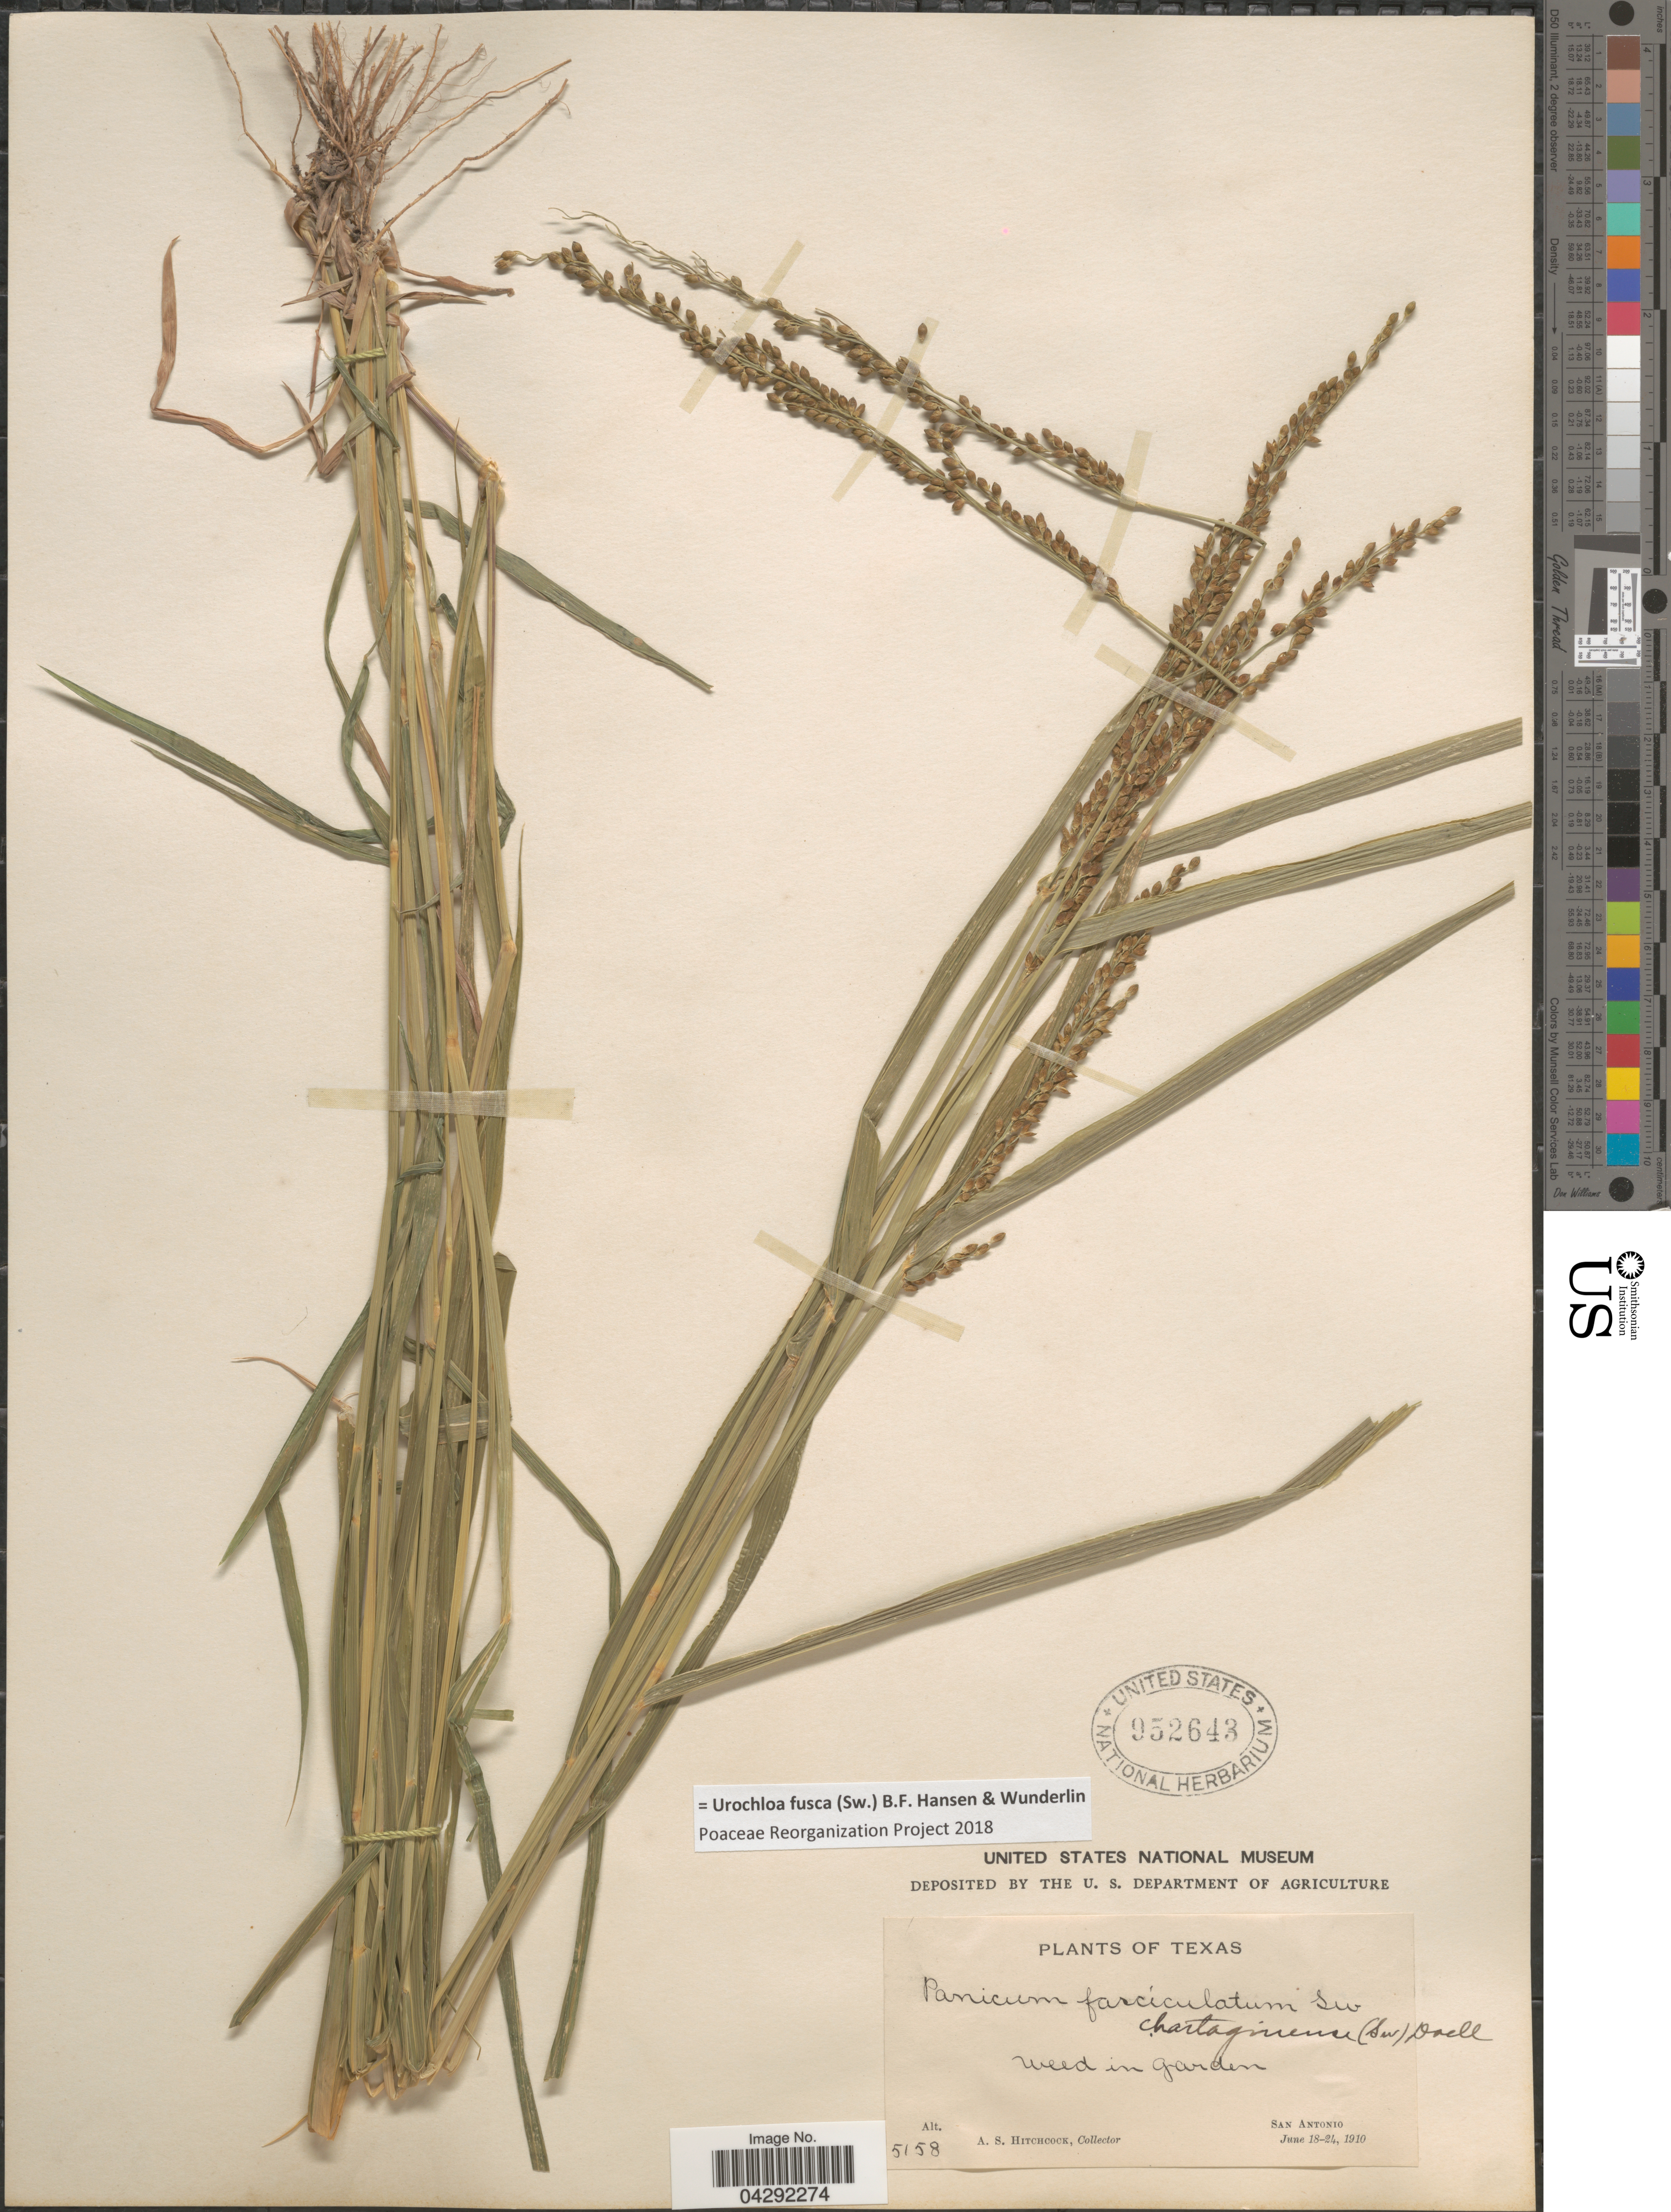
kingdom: Plantae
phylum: Tracheophyta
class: Liliopsida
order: Poales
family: Poaceae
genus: Urochloa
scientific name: Urochloa fusca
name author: (Sw.) B.F. Hansen & Wunderlin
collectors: A. S. Hitchcock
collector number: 5158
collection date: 1910-06-18/1910-06-24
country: United States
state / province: Texas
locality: San Antonio.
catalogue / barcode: US 952643